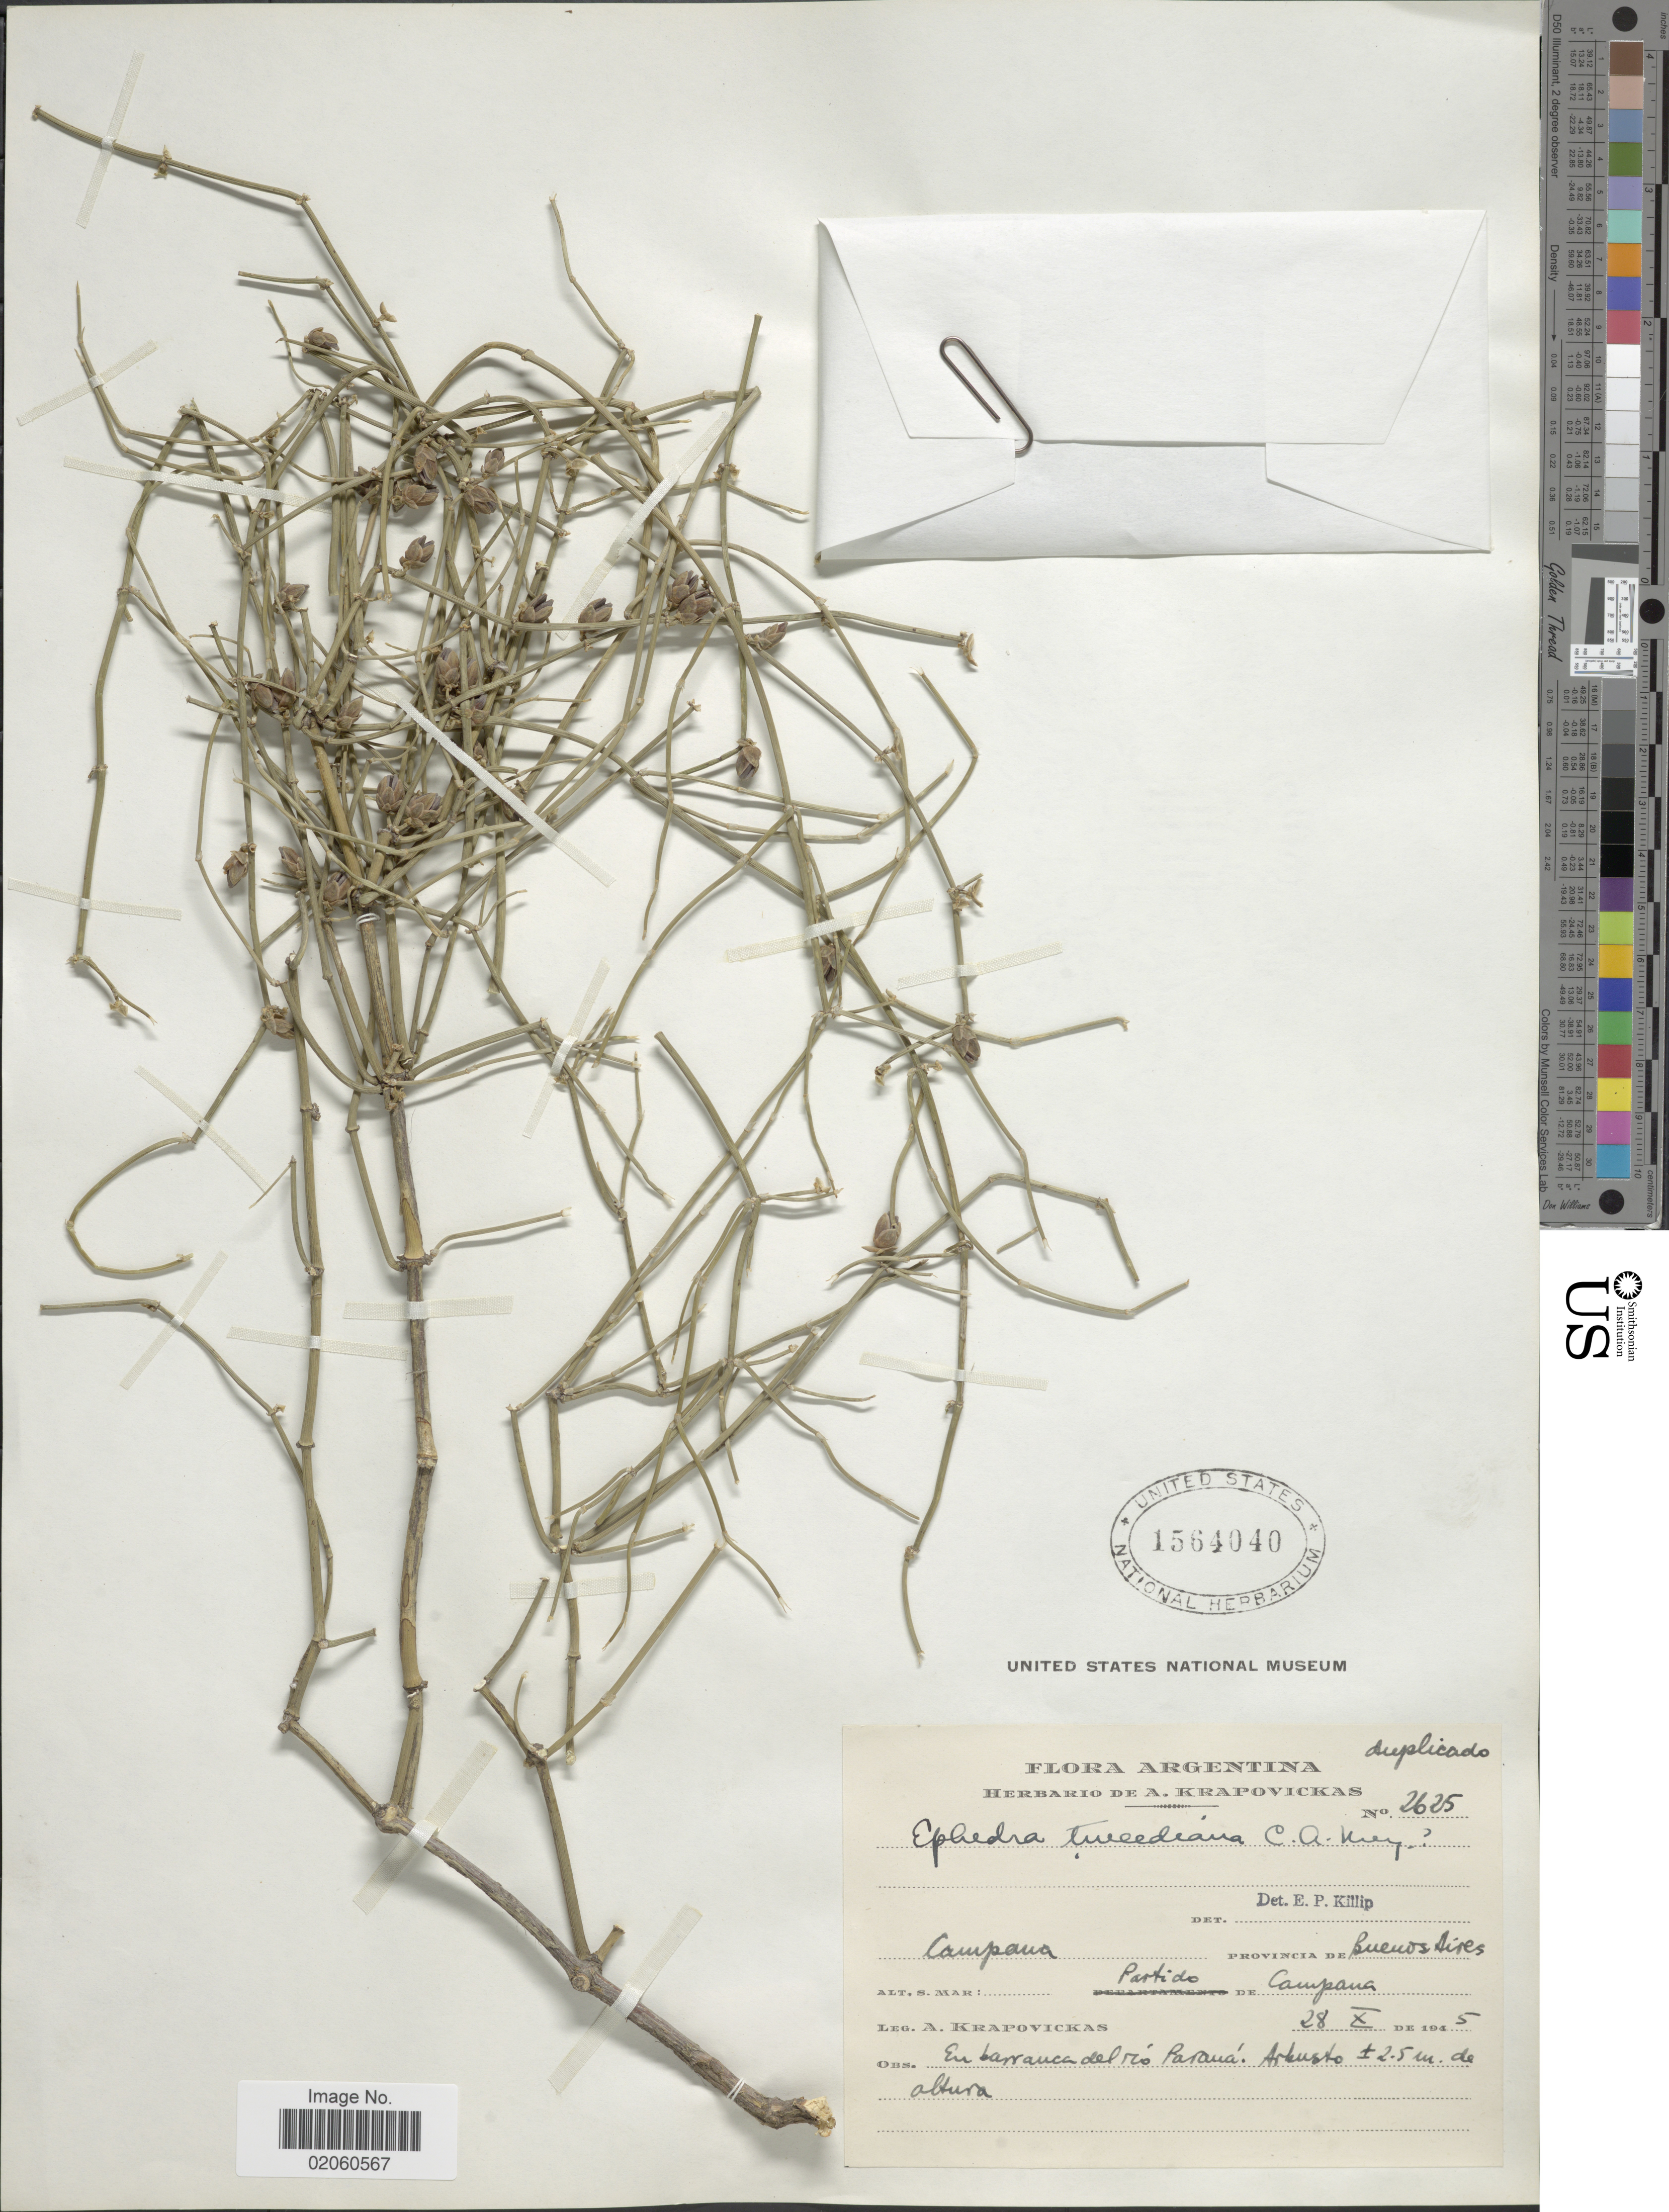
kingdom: Plantae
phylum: Tracheophyta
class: Gnetopsida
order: Ephedrales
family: Ephedraceae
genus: Ephedra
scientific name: Ephedra tweediana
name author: Fisch. & C.A. Mey.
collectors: A. Krapovickas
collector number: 2625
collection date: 1945-10-28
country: Argentina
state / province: Buenos Aires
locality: Campana, Partido de Campana, en barranca del rio Parana.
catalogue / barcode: US 1564040